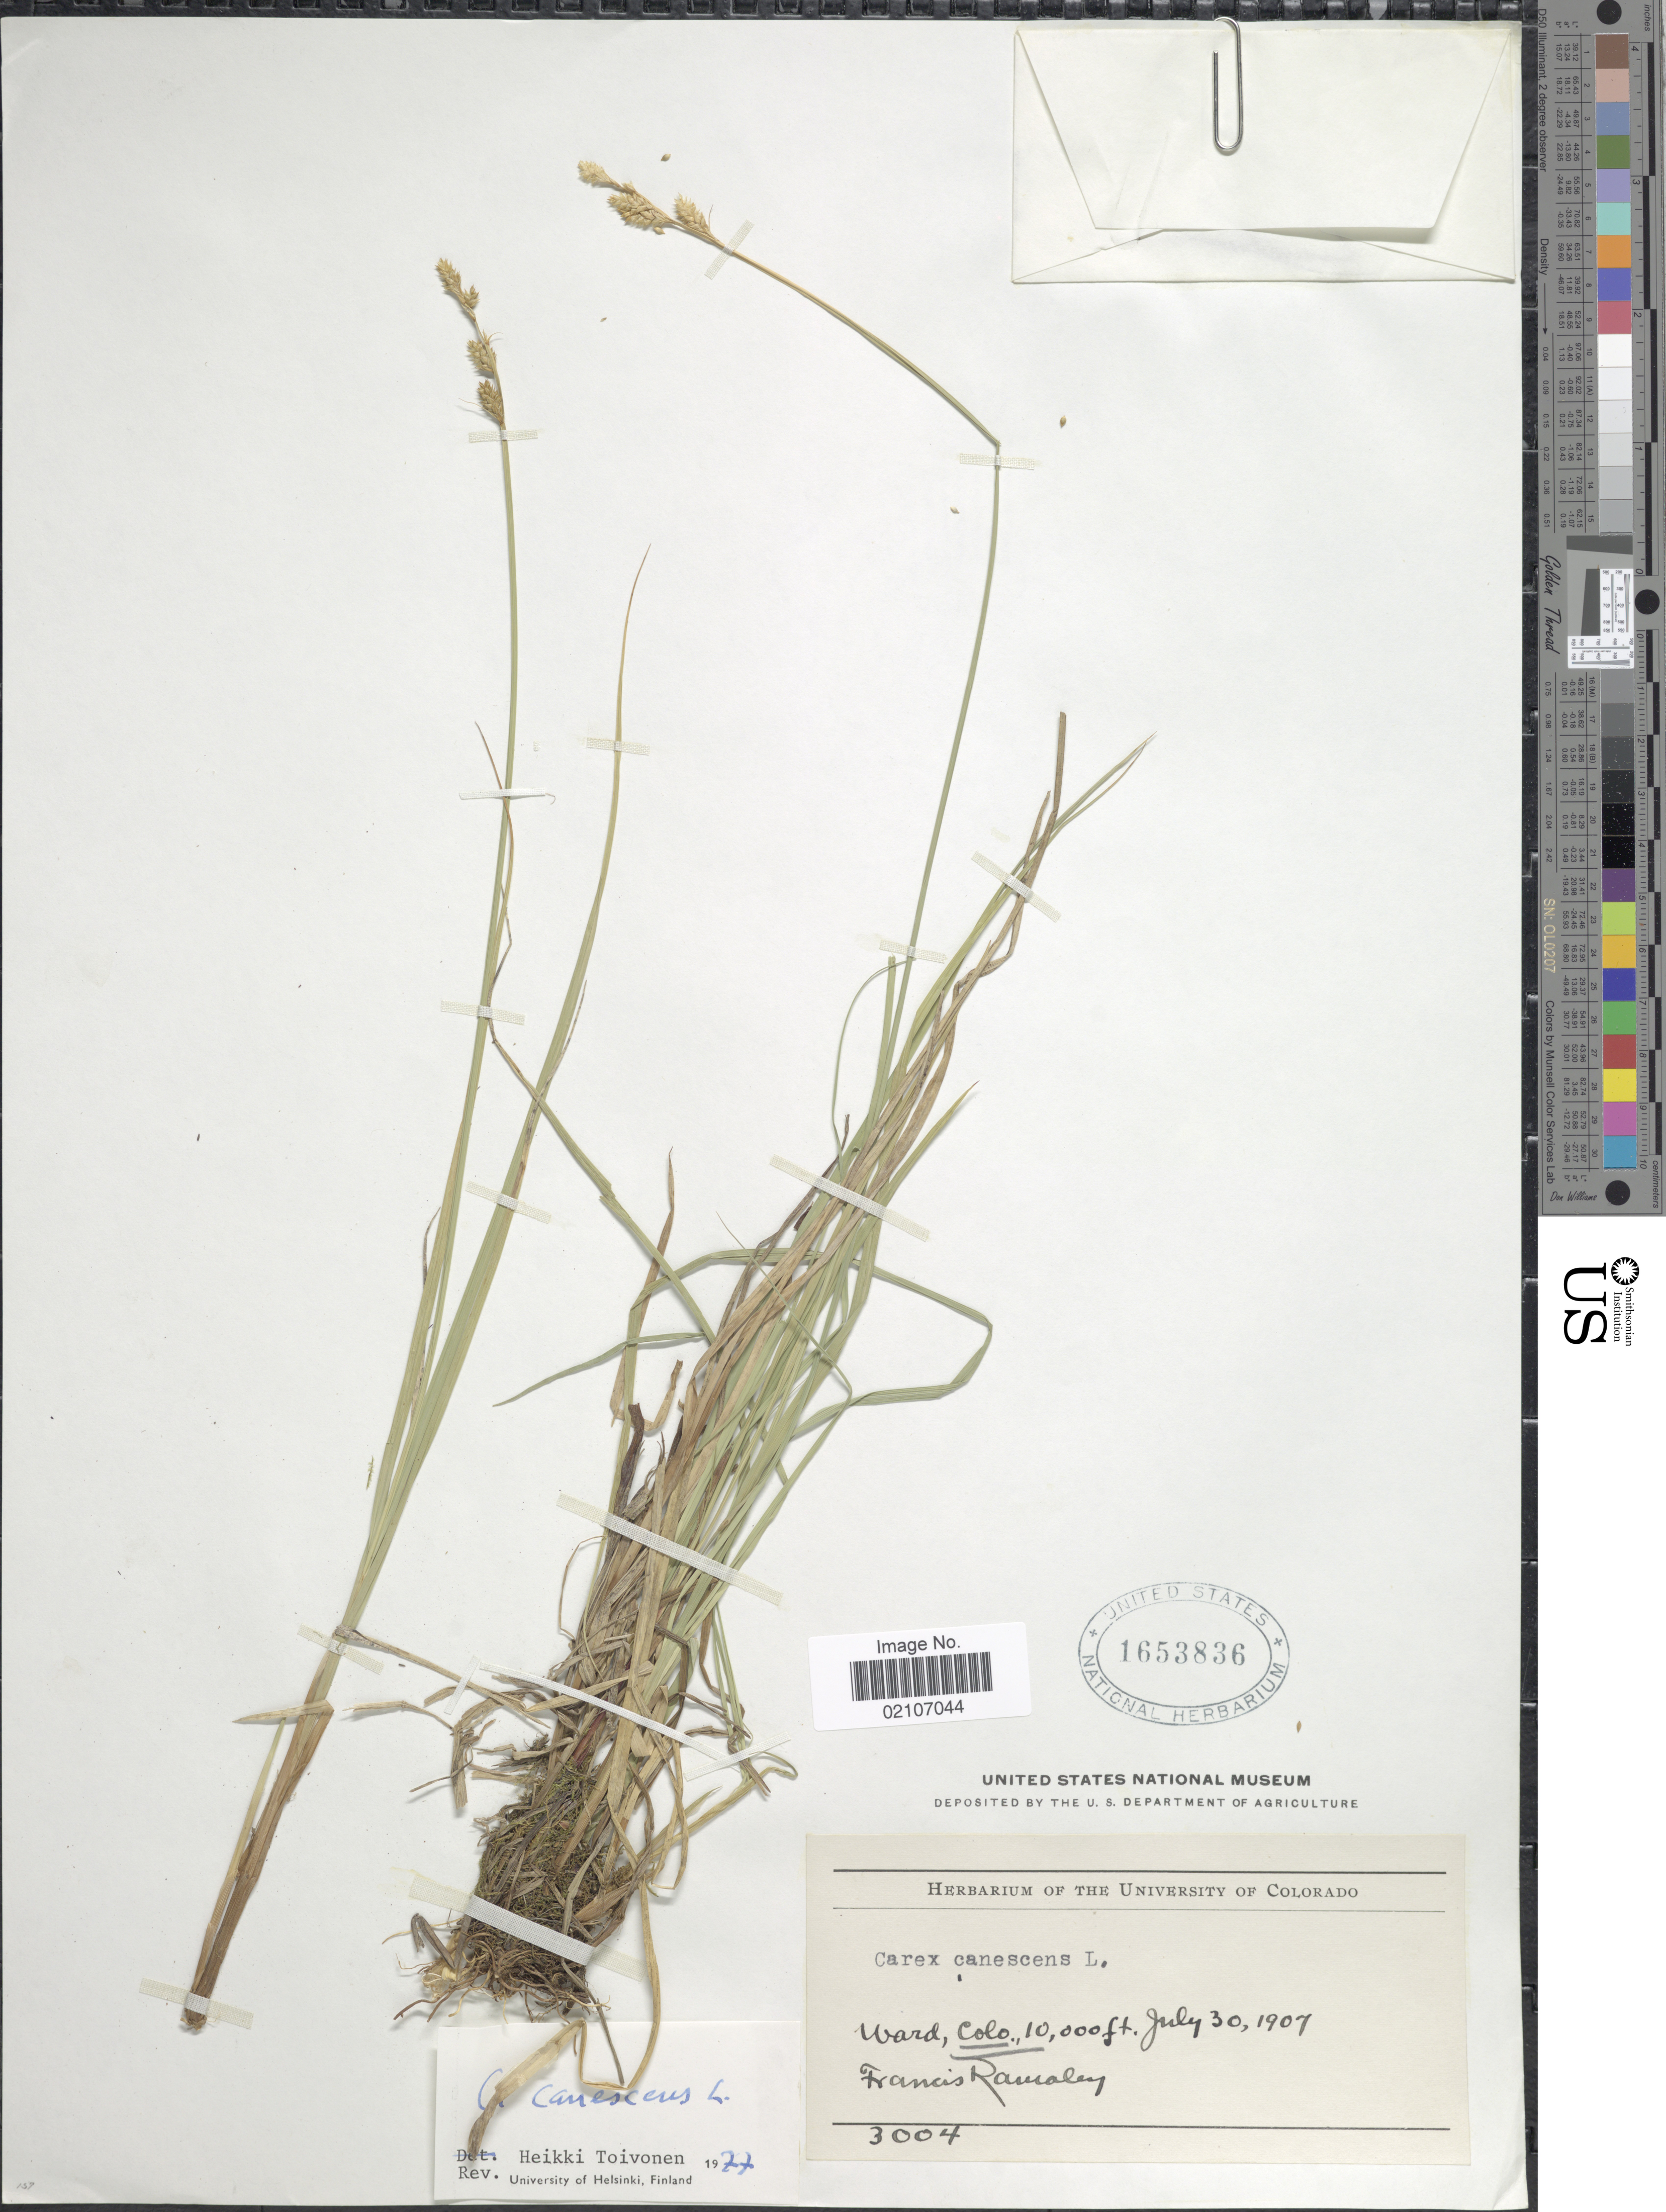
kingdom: Plantae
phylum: Tracheophyta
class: Liliopsida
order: Poales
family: Cyperaceae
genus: Carex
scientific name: Carex canescens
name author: L.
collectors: F. Ramaley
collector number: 3004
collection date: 1907-07-30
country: United States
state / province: Colorado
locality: Ward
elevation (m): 3048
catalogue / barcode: US 1653836